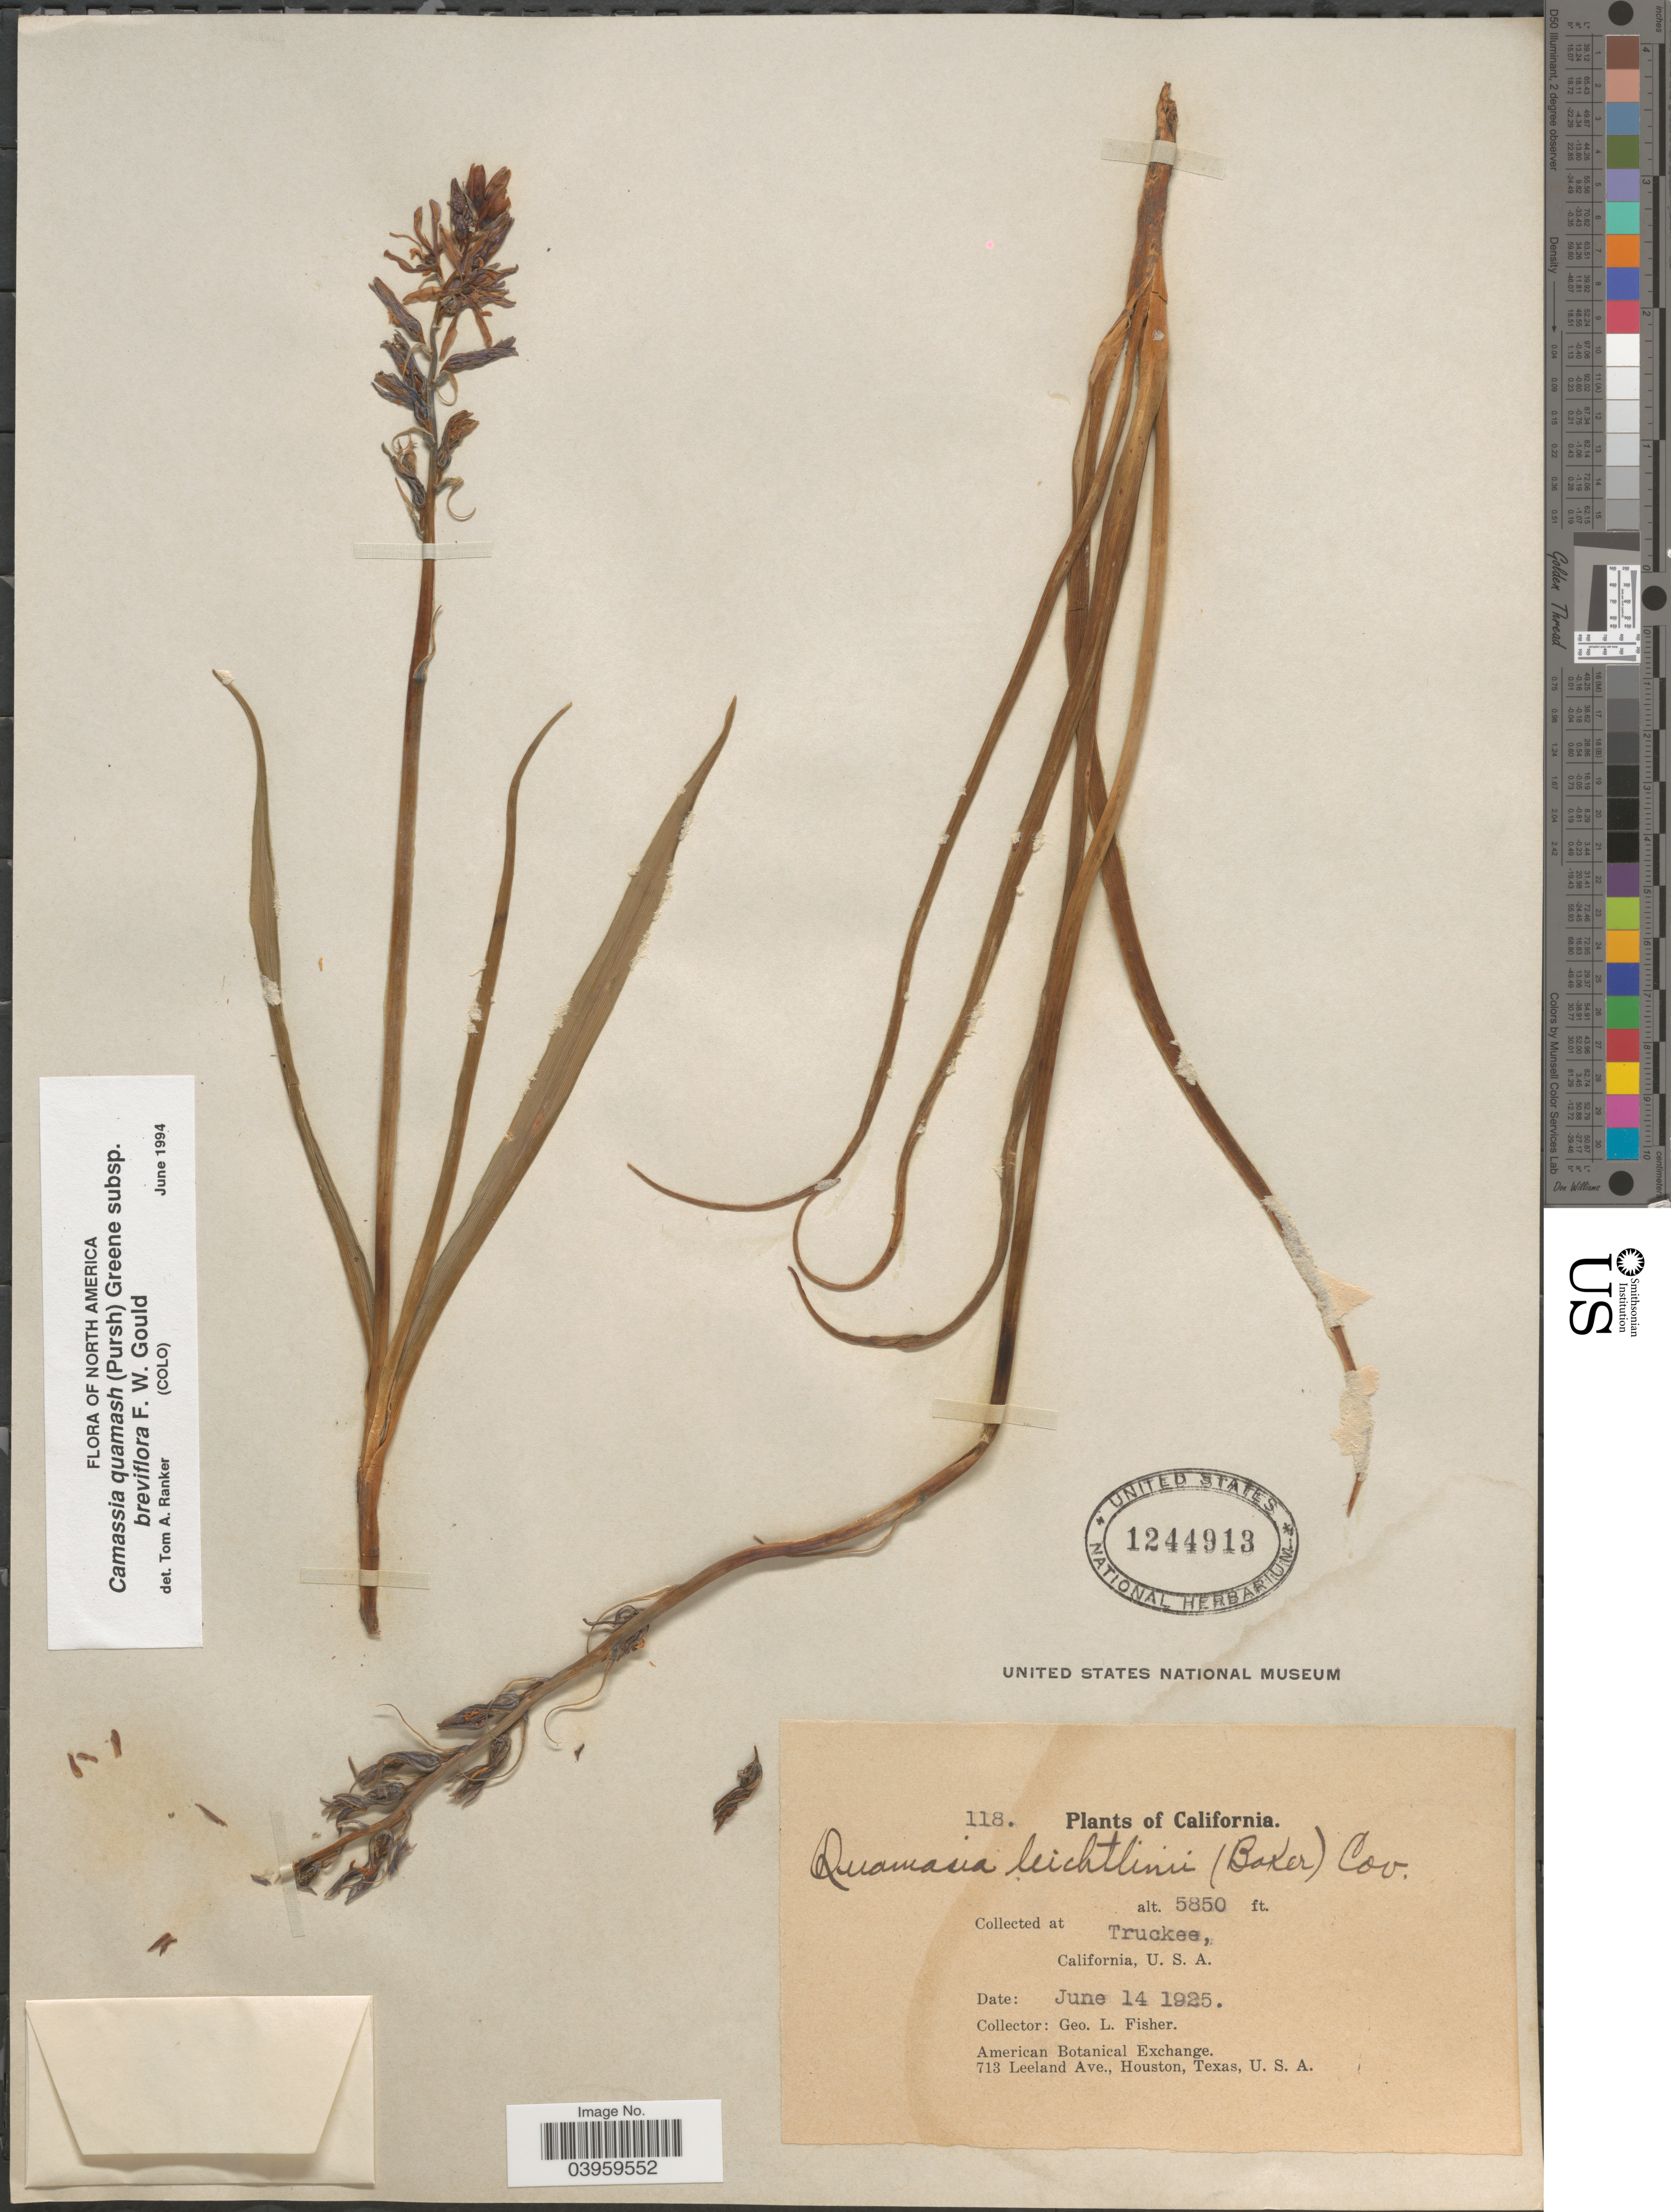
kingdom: Plantae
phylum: Tracheophyta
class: Liliopsida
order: Asparagales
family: Asparagaceae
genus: Camassia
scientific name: Camassia quamash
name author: (Pursh) Greene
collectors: G. L. Fisher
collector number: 118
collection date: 1925-06-14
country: United States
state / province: California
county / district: Nevada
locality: Truckee.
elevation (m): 1783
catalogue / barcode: US 1244913